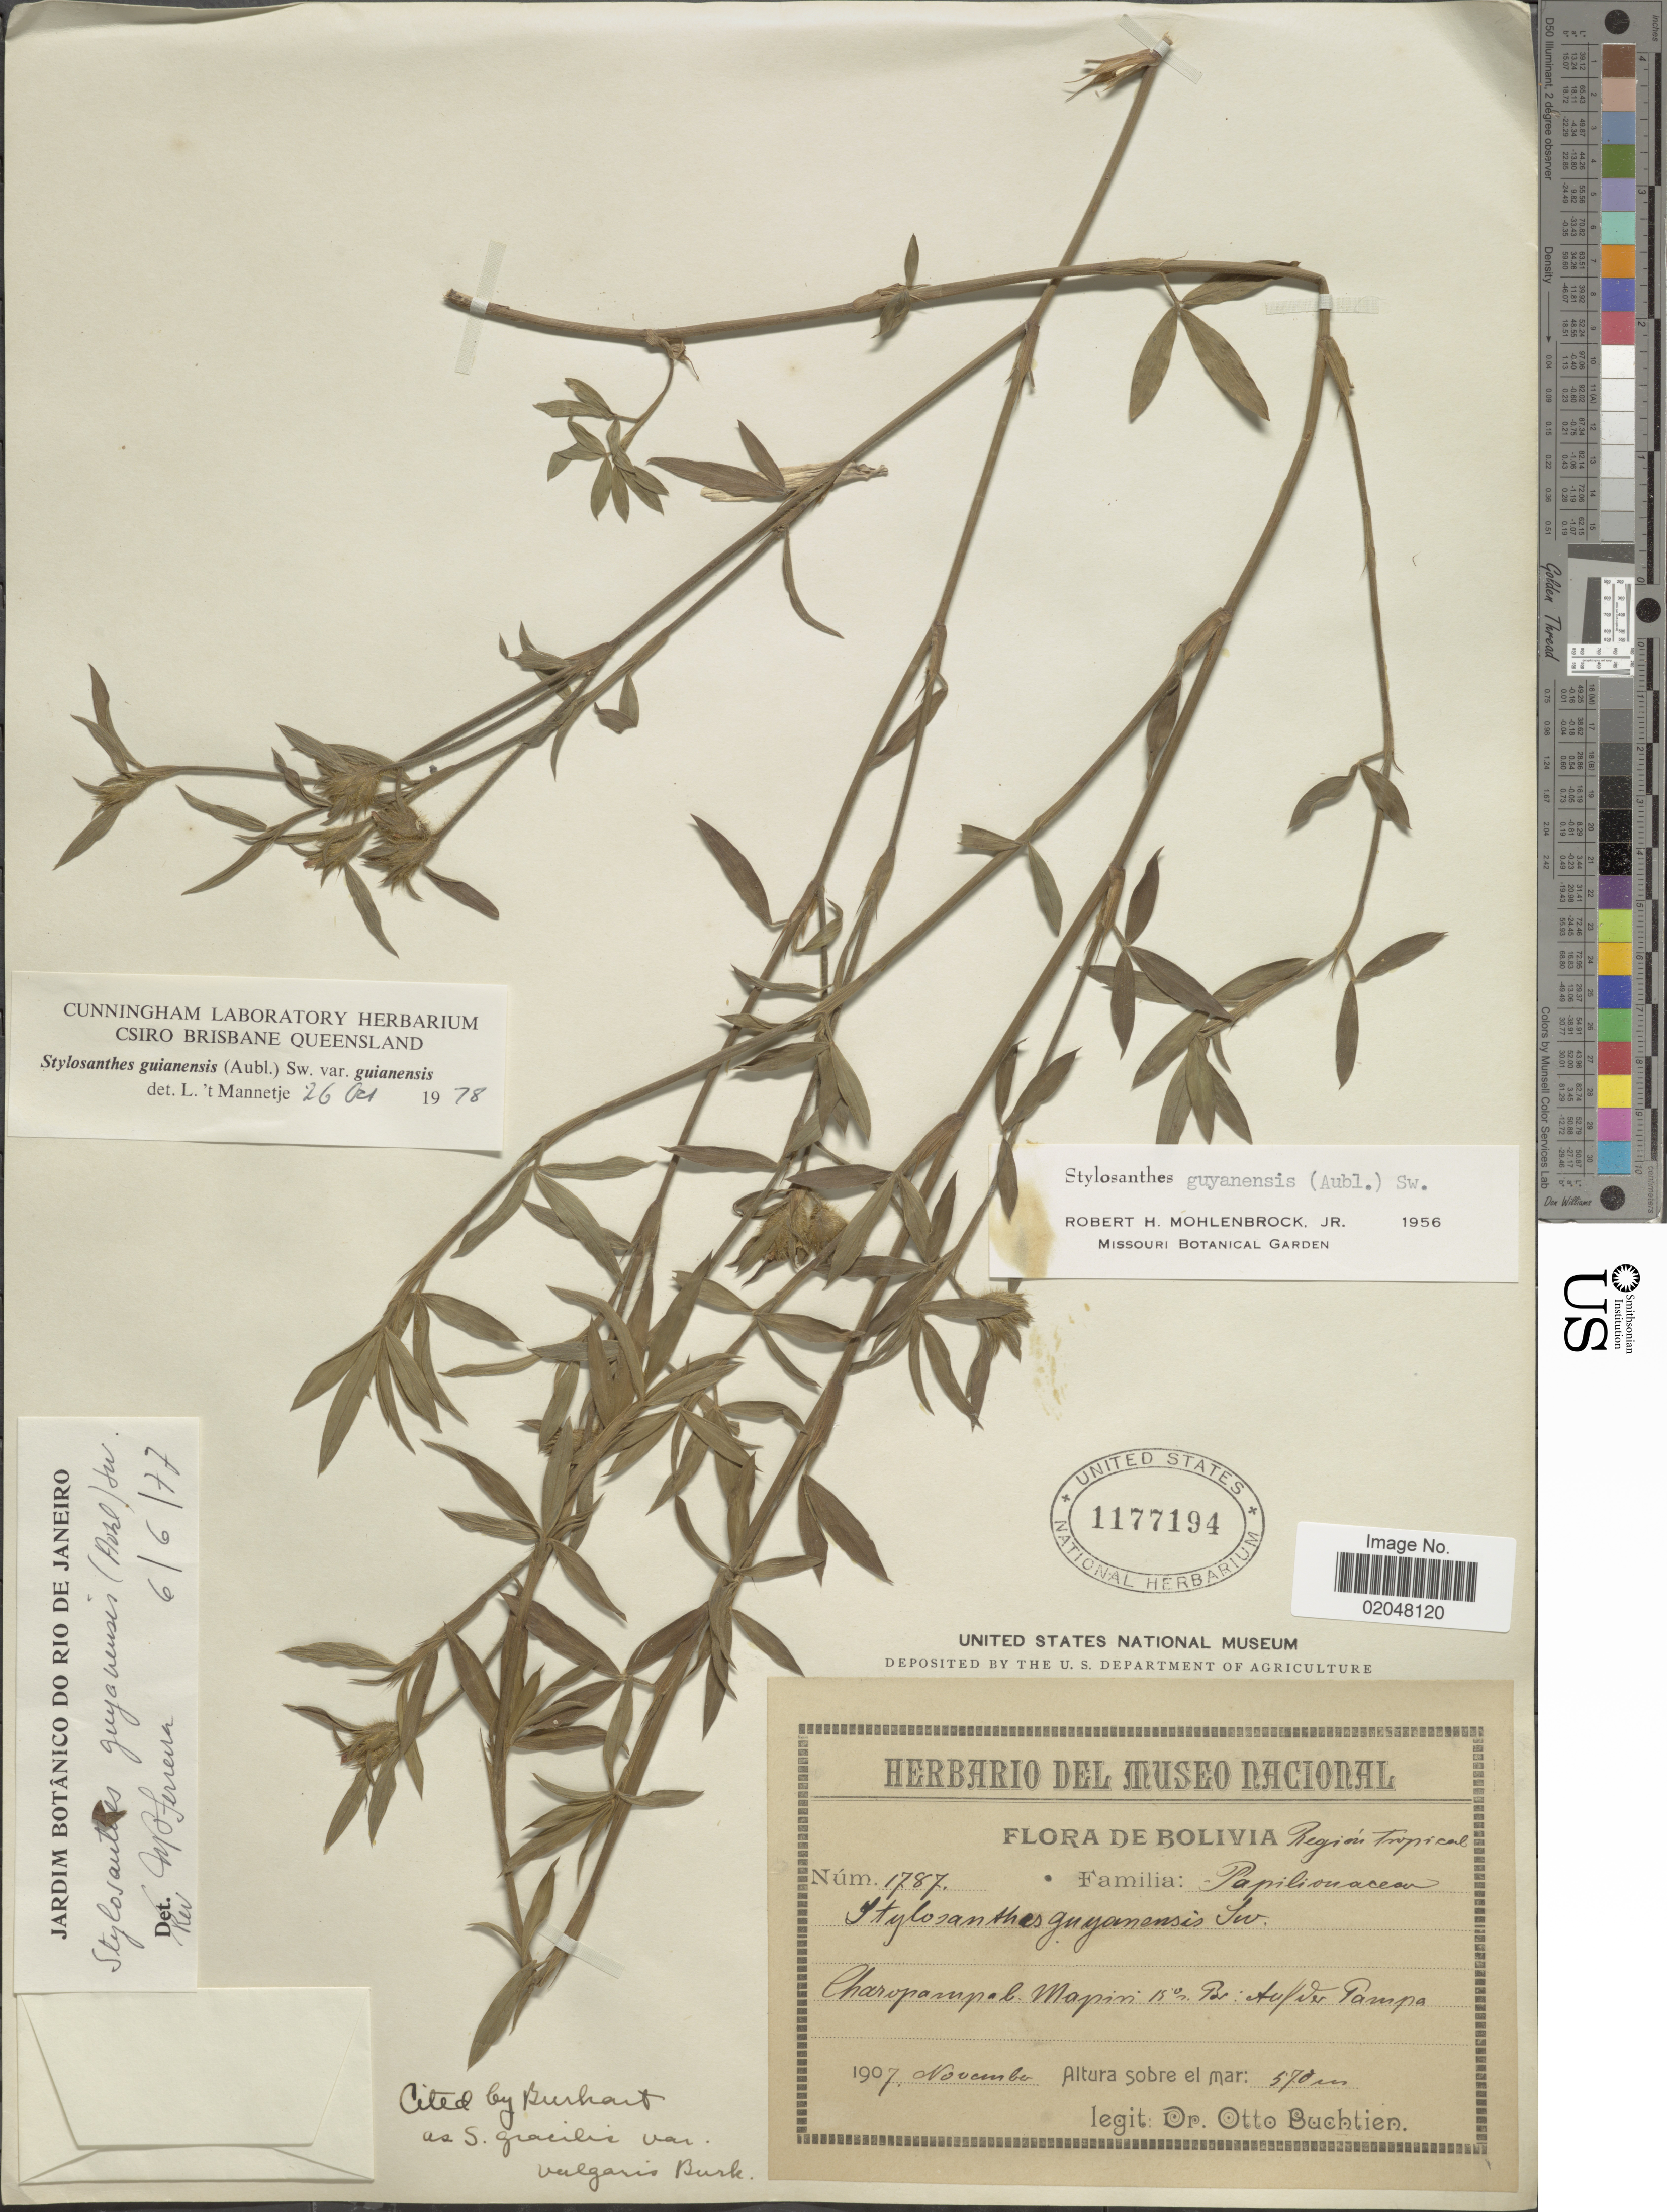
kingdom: Plantae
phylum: Tracheophyta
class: Magnoliopsida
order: Fabales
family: Fabaceae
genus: Stylosanthes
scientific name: Stylosanthes guianensis var. guianensis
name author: (Aubl.) Sw.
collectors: O. Buchtien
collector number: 1787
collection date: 1907-11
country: Bolivia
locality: Charopampa l. Mapiri 15°s. Br. Auf der Pampa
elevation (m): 570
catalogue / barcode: US 1177194